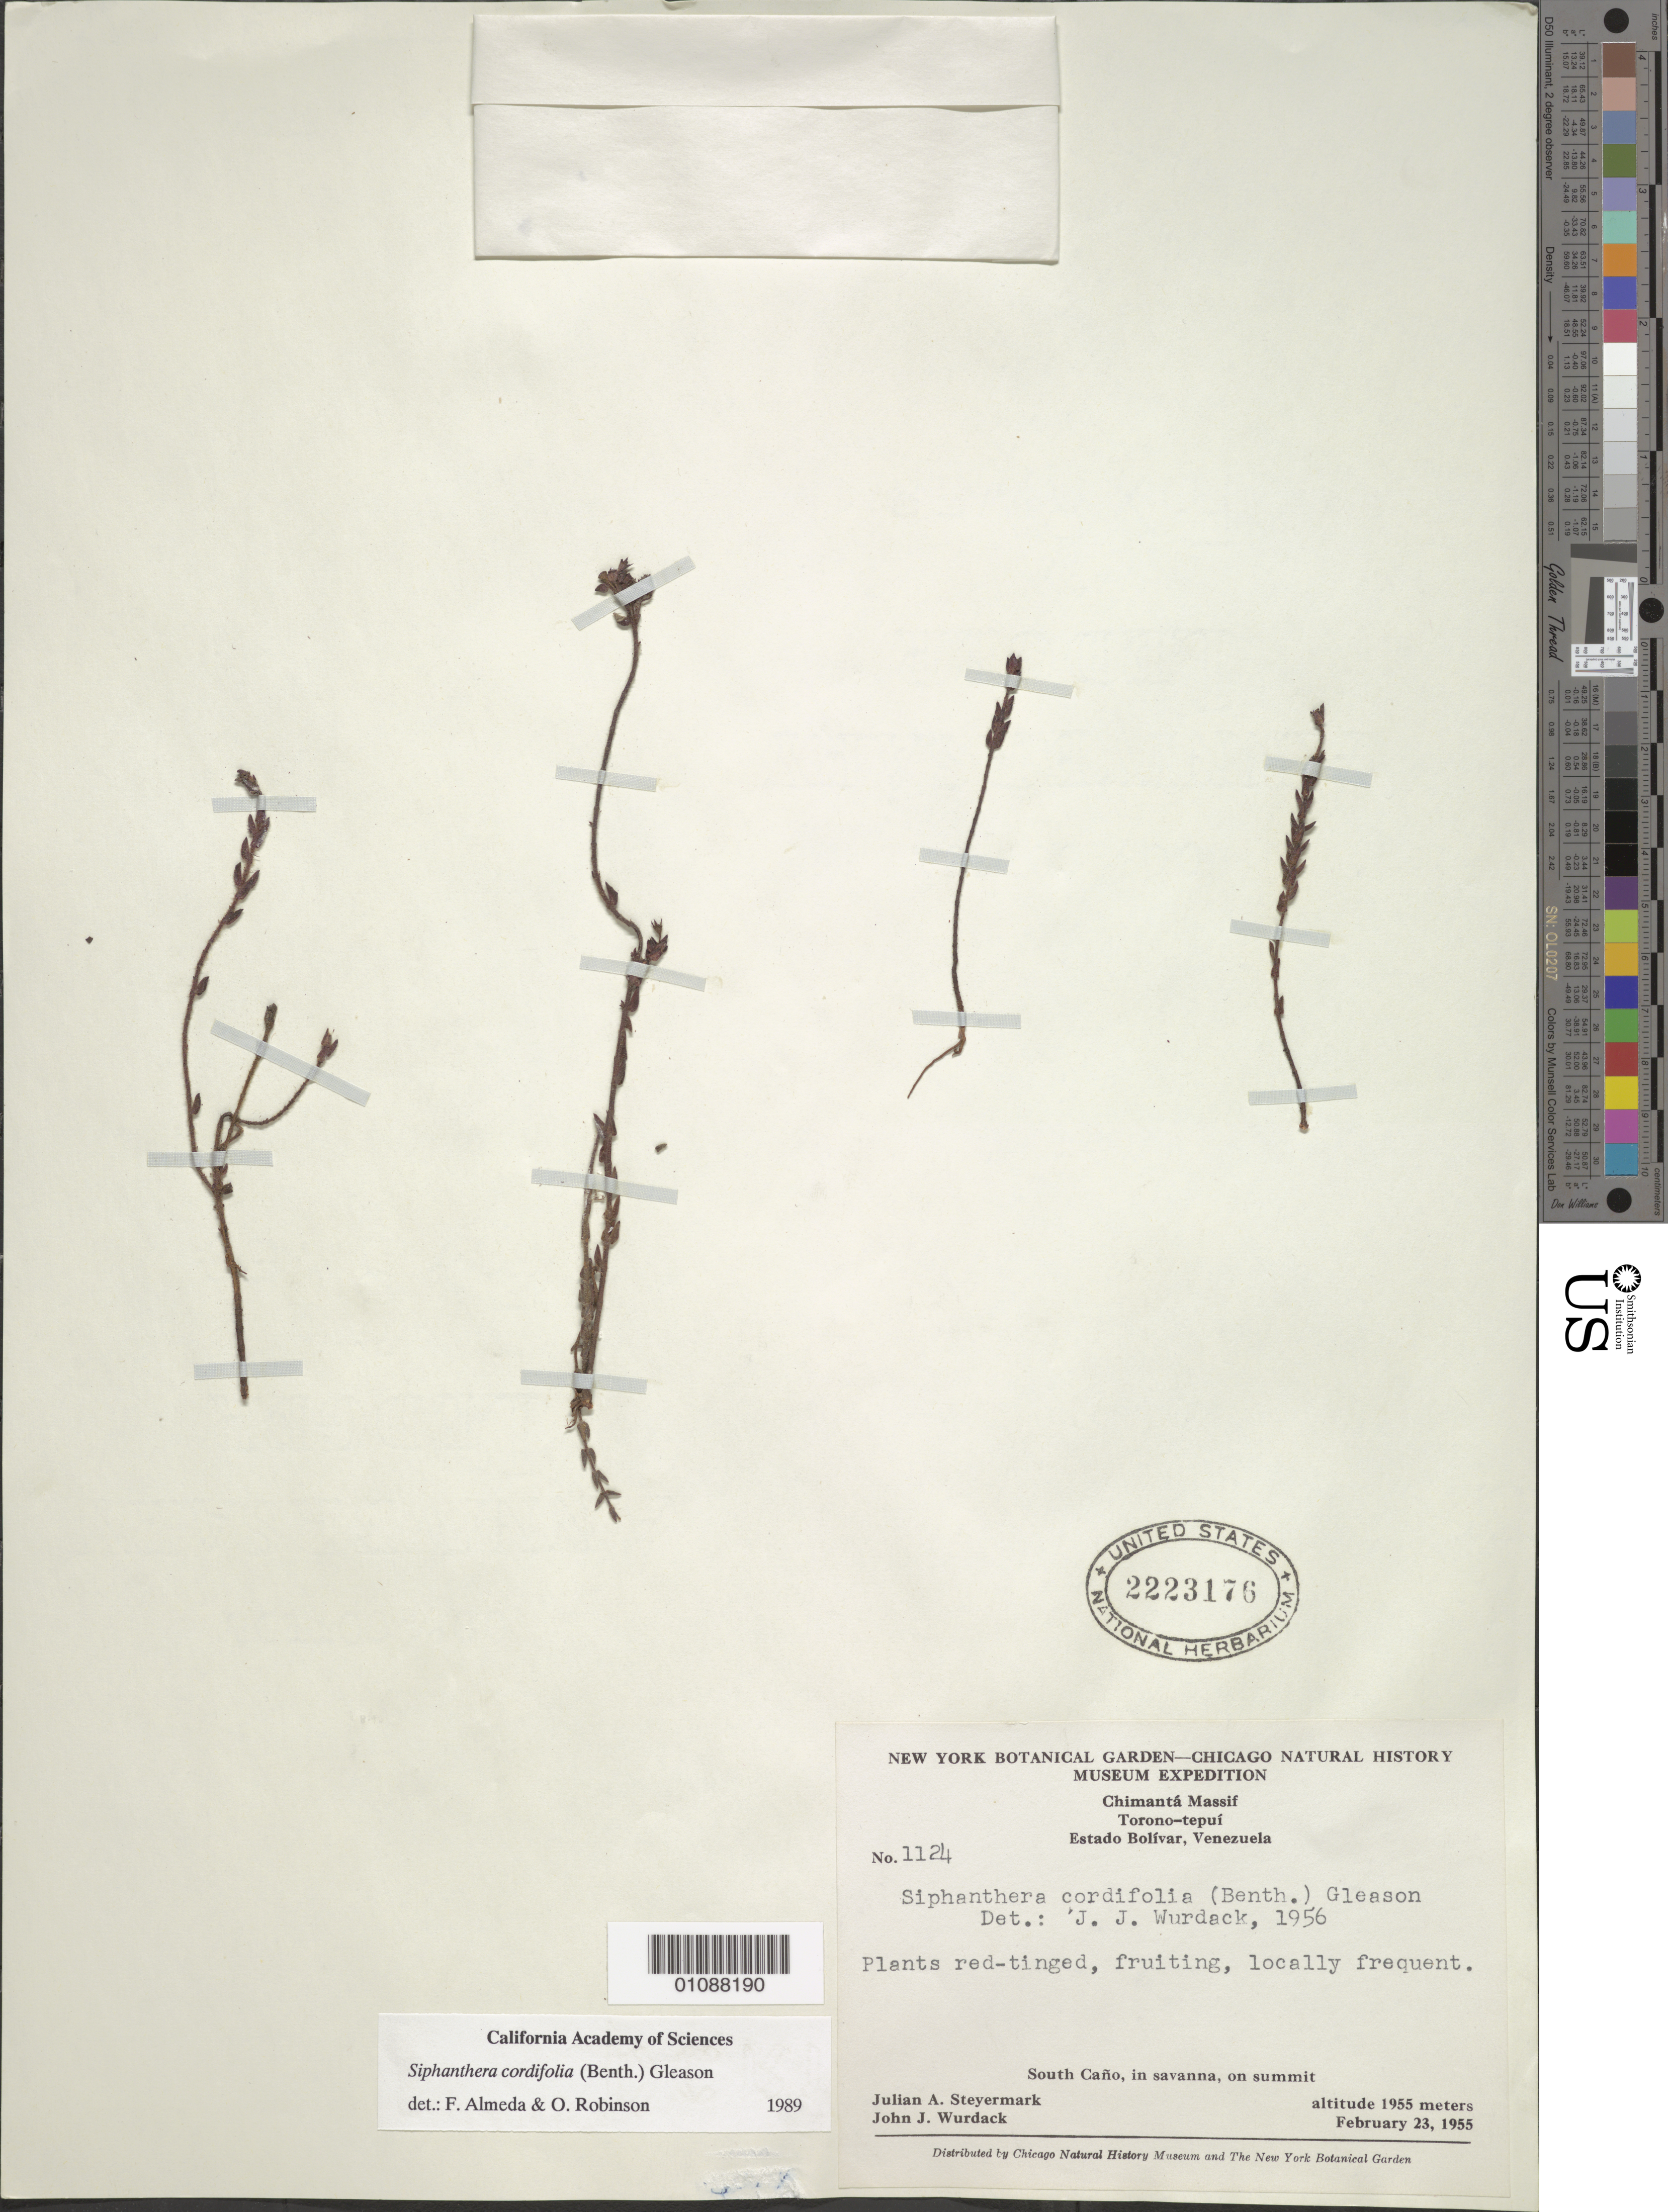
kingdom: Plantae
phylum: Tracheophyta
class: Magnoliopsida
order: Myrtales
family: Melastomataceae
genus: Siphanthera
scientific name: Siphanthera cordifolia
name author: (Benth.) Gleason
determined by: Almeda, F.; Robinson, O. R.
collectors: J. Steyermark & J. J. Wurdack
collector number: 1124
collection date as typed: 23-Feb-55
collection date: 1955-02-23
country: Venezuela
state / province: Bolívar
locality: Chimanta Massif, Torono-tepuí, South Caño, on summit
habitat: Savanna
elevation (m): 1955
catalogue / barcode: US 2223176